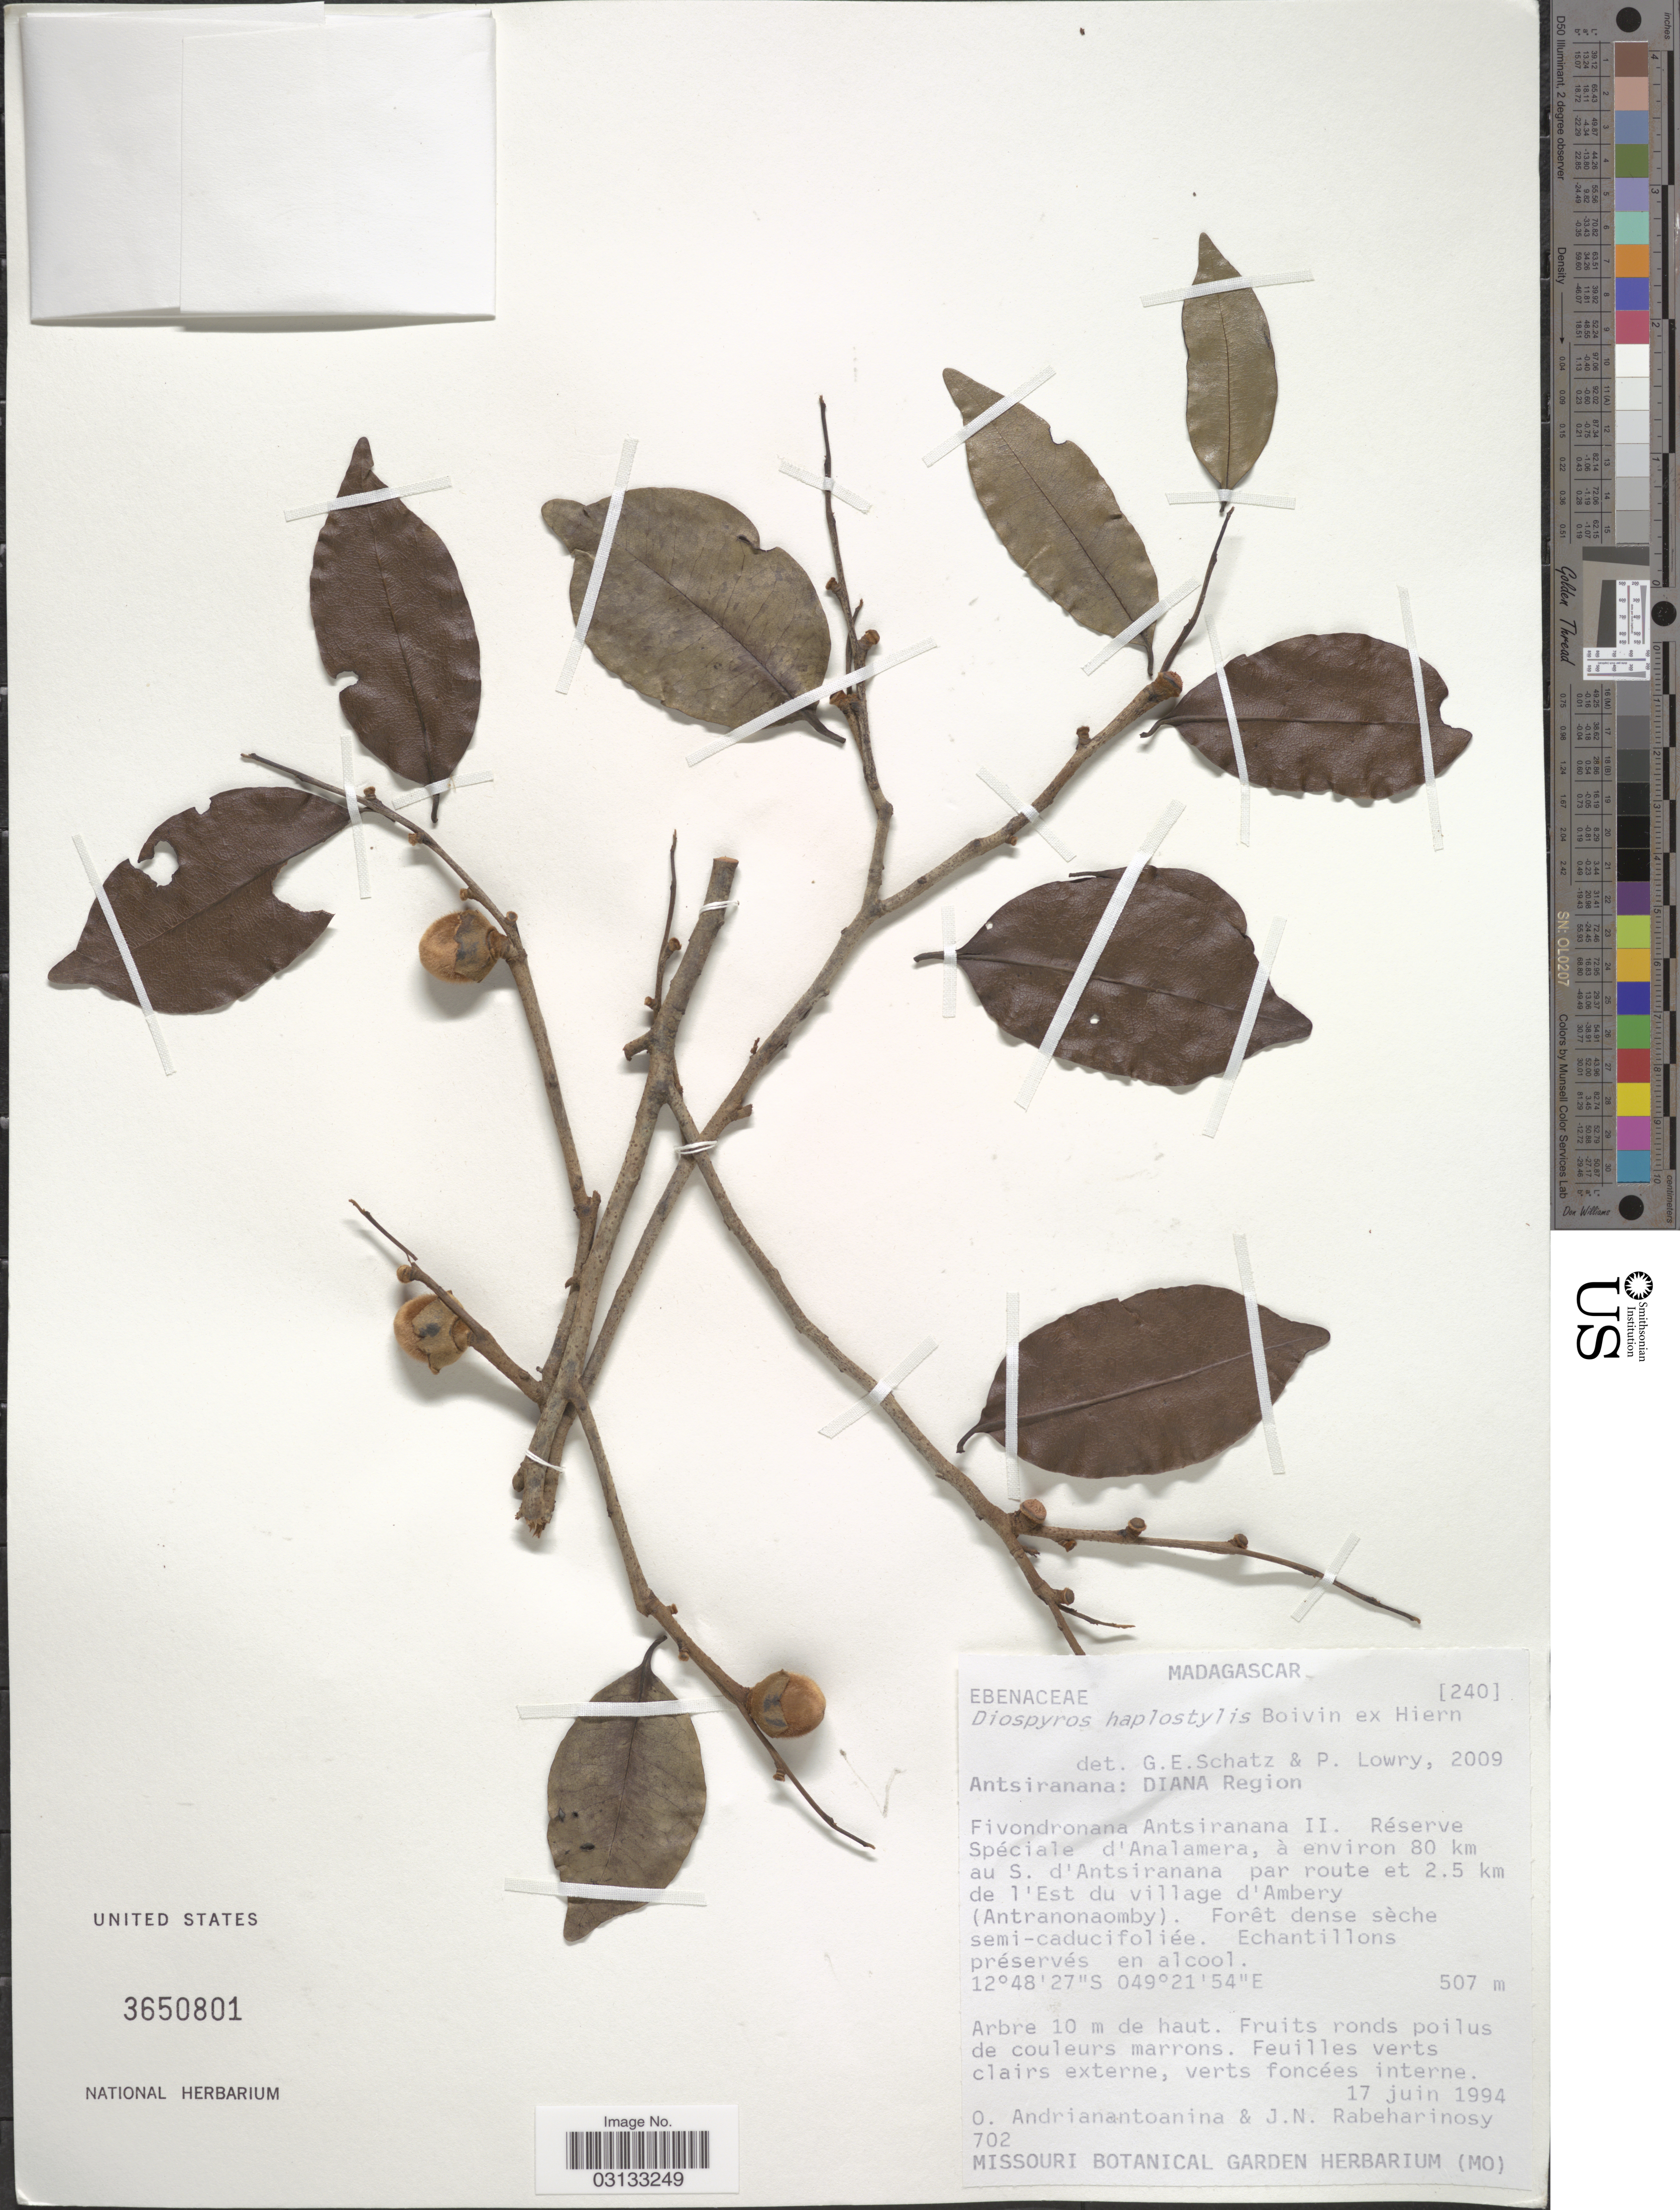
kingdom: Plantae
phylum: Tracheophyta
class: Magnoliopsida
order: Ericales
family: Ebenaceae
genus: Diospyros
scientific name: Diospyros haplostylis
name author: Boivin ex Hiern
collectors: O. Andrianantoanina & J. N. Rabeharinosy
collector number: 702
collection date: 1994-06-17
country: Madagascar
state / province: Diana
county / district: Antsiranana II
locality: Diana Region, Fivondronana Antsiranana II. Réserve Spéciale d'Analamera, à environ 80 km au S. de d'Antsiranana par route et 2.5 km de l'Est du village d'Ambery (Antranonaomby).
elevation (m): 507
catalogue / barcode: US 3650801